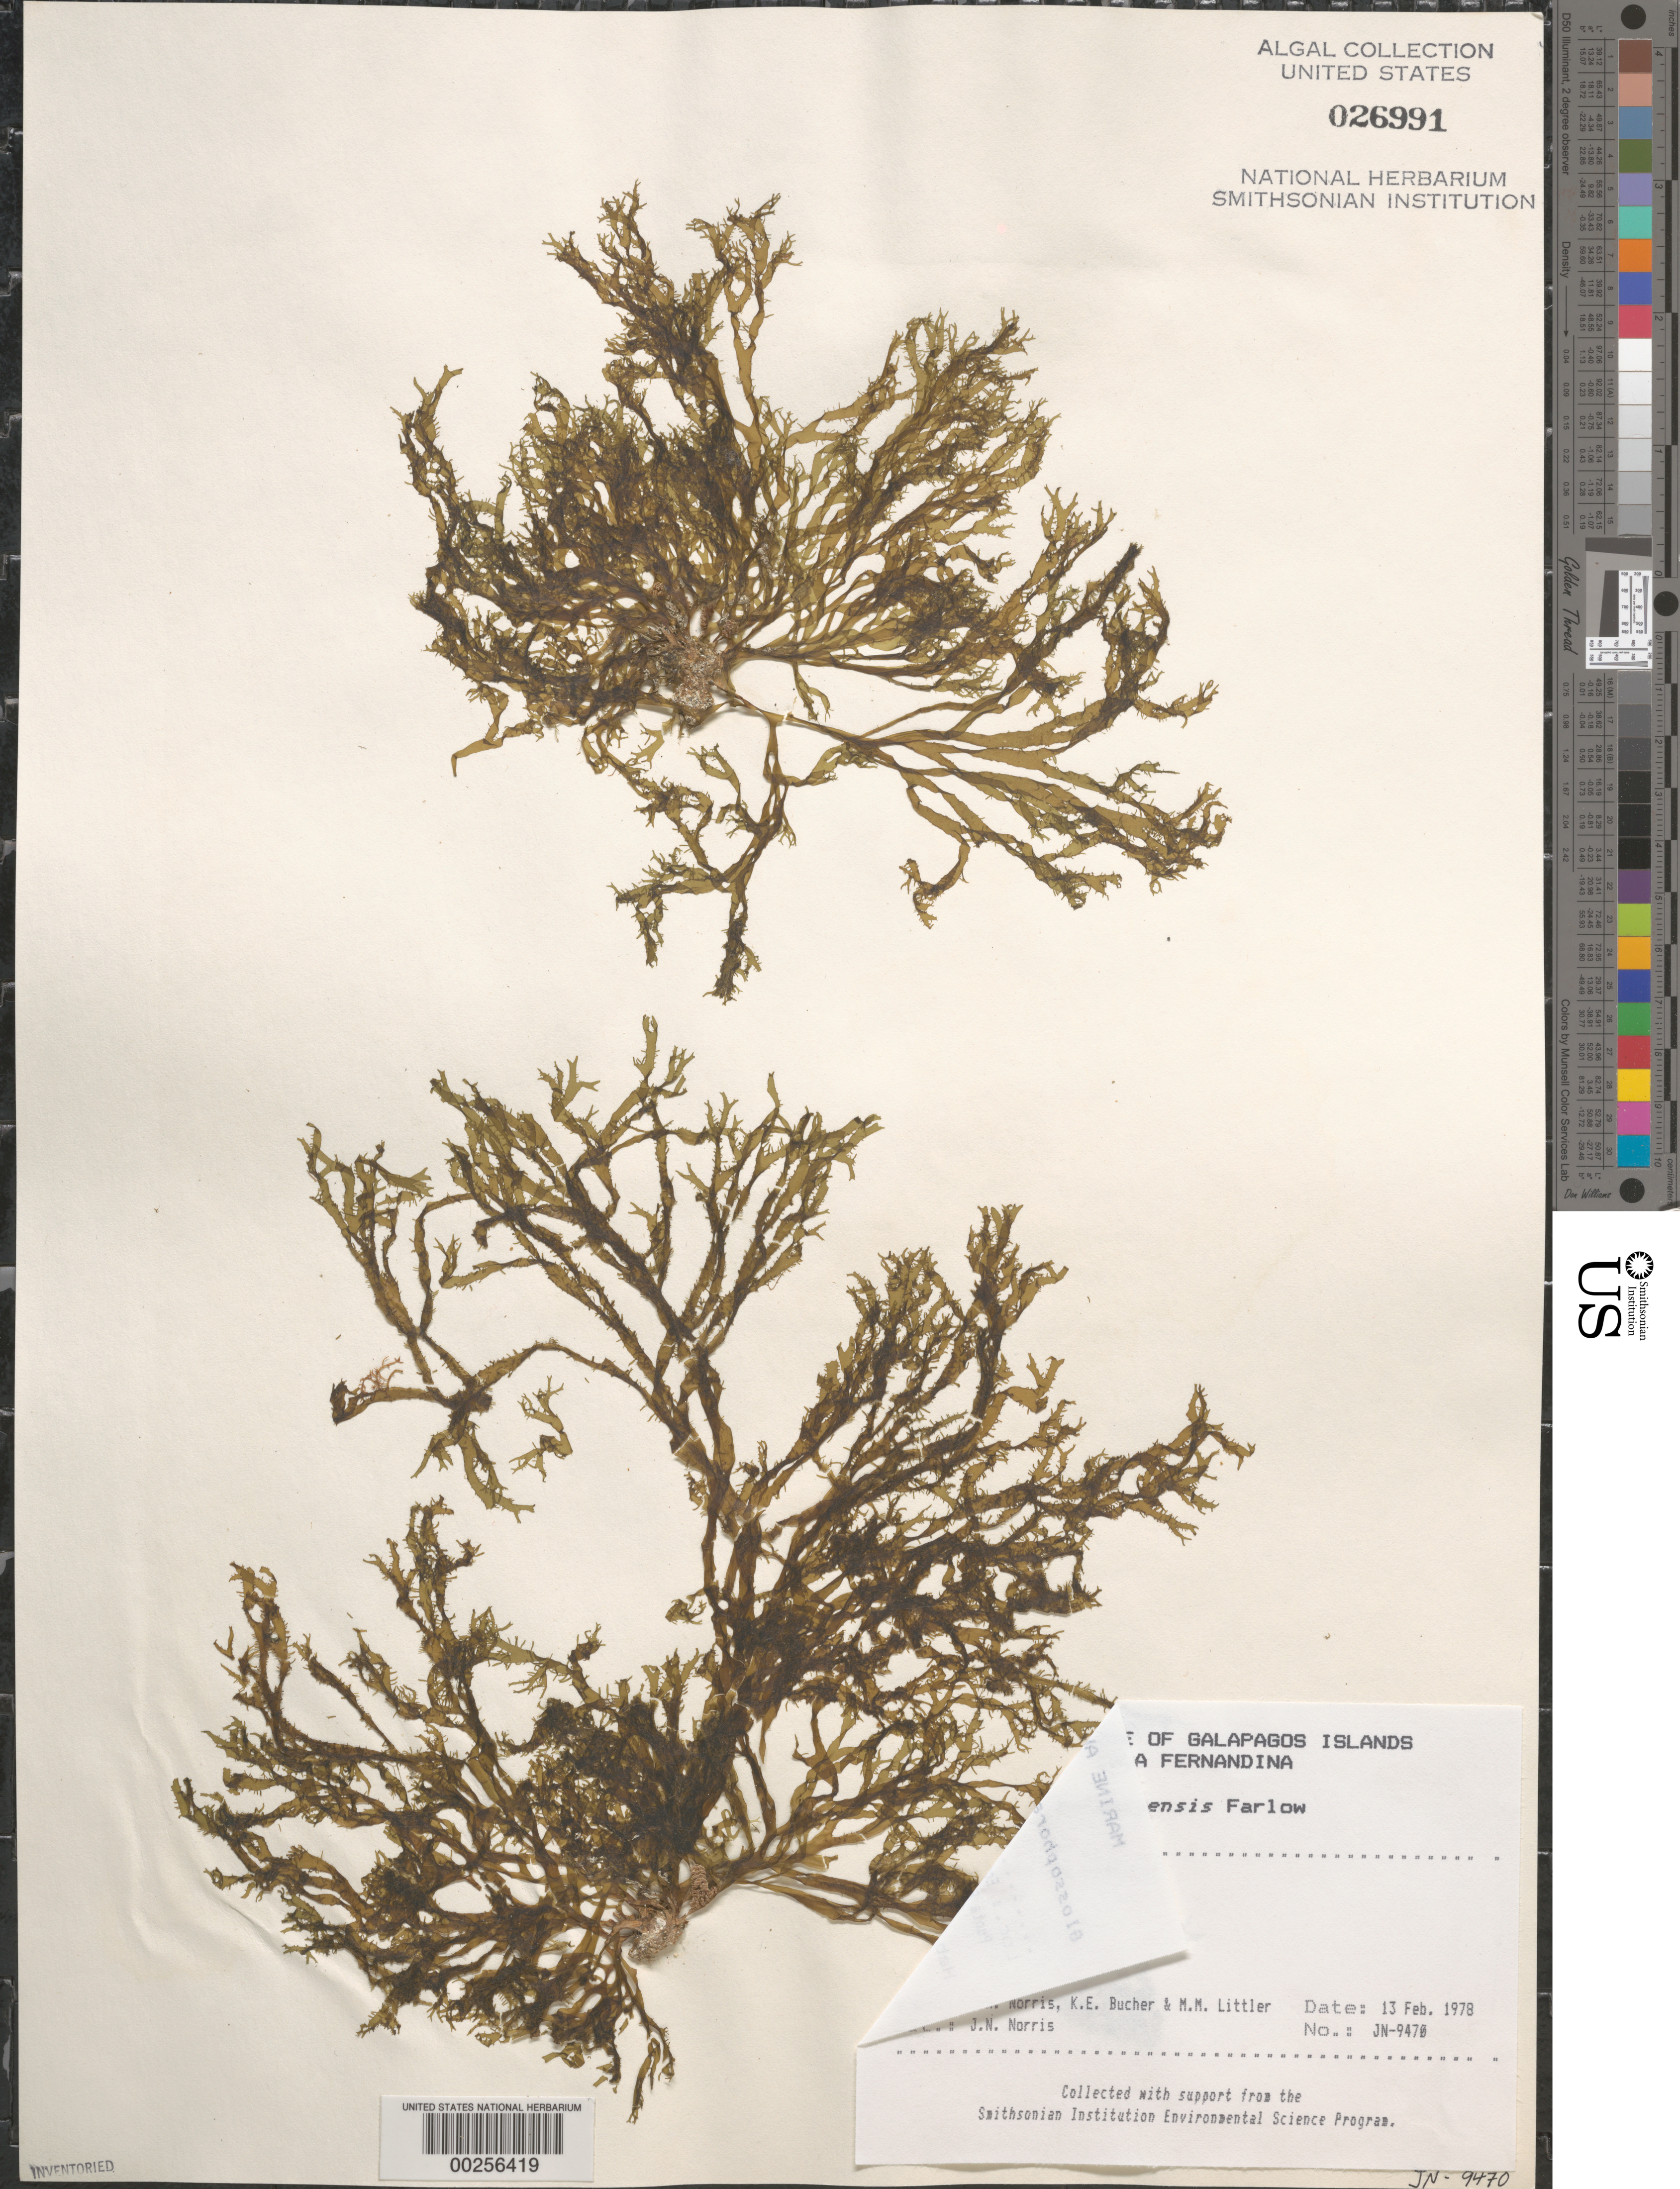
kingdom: Chromista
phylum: Ochrophyta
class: Phaeophyceae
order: Dictyotales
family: Dictyotaceae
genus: Dictyota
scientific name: Dictyota galapagensis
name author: (Farl.) De Clerck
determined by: Algae name updating Project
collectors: J. N. Norris, K. E. Bucher & M. M. Littler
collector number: JN-9470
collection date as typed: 13 Feb 1978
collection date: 1978-02-13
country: Ecuador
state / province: Colón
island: Fernandina [Narborough]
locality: Punta Espinosa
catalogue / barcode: US 26991